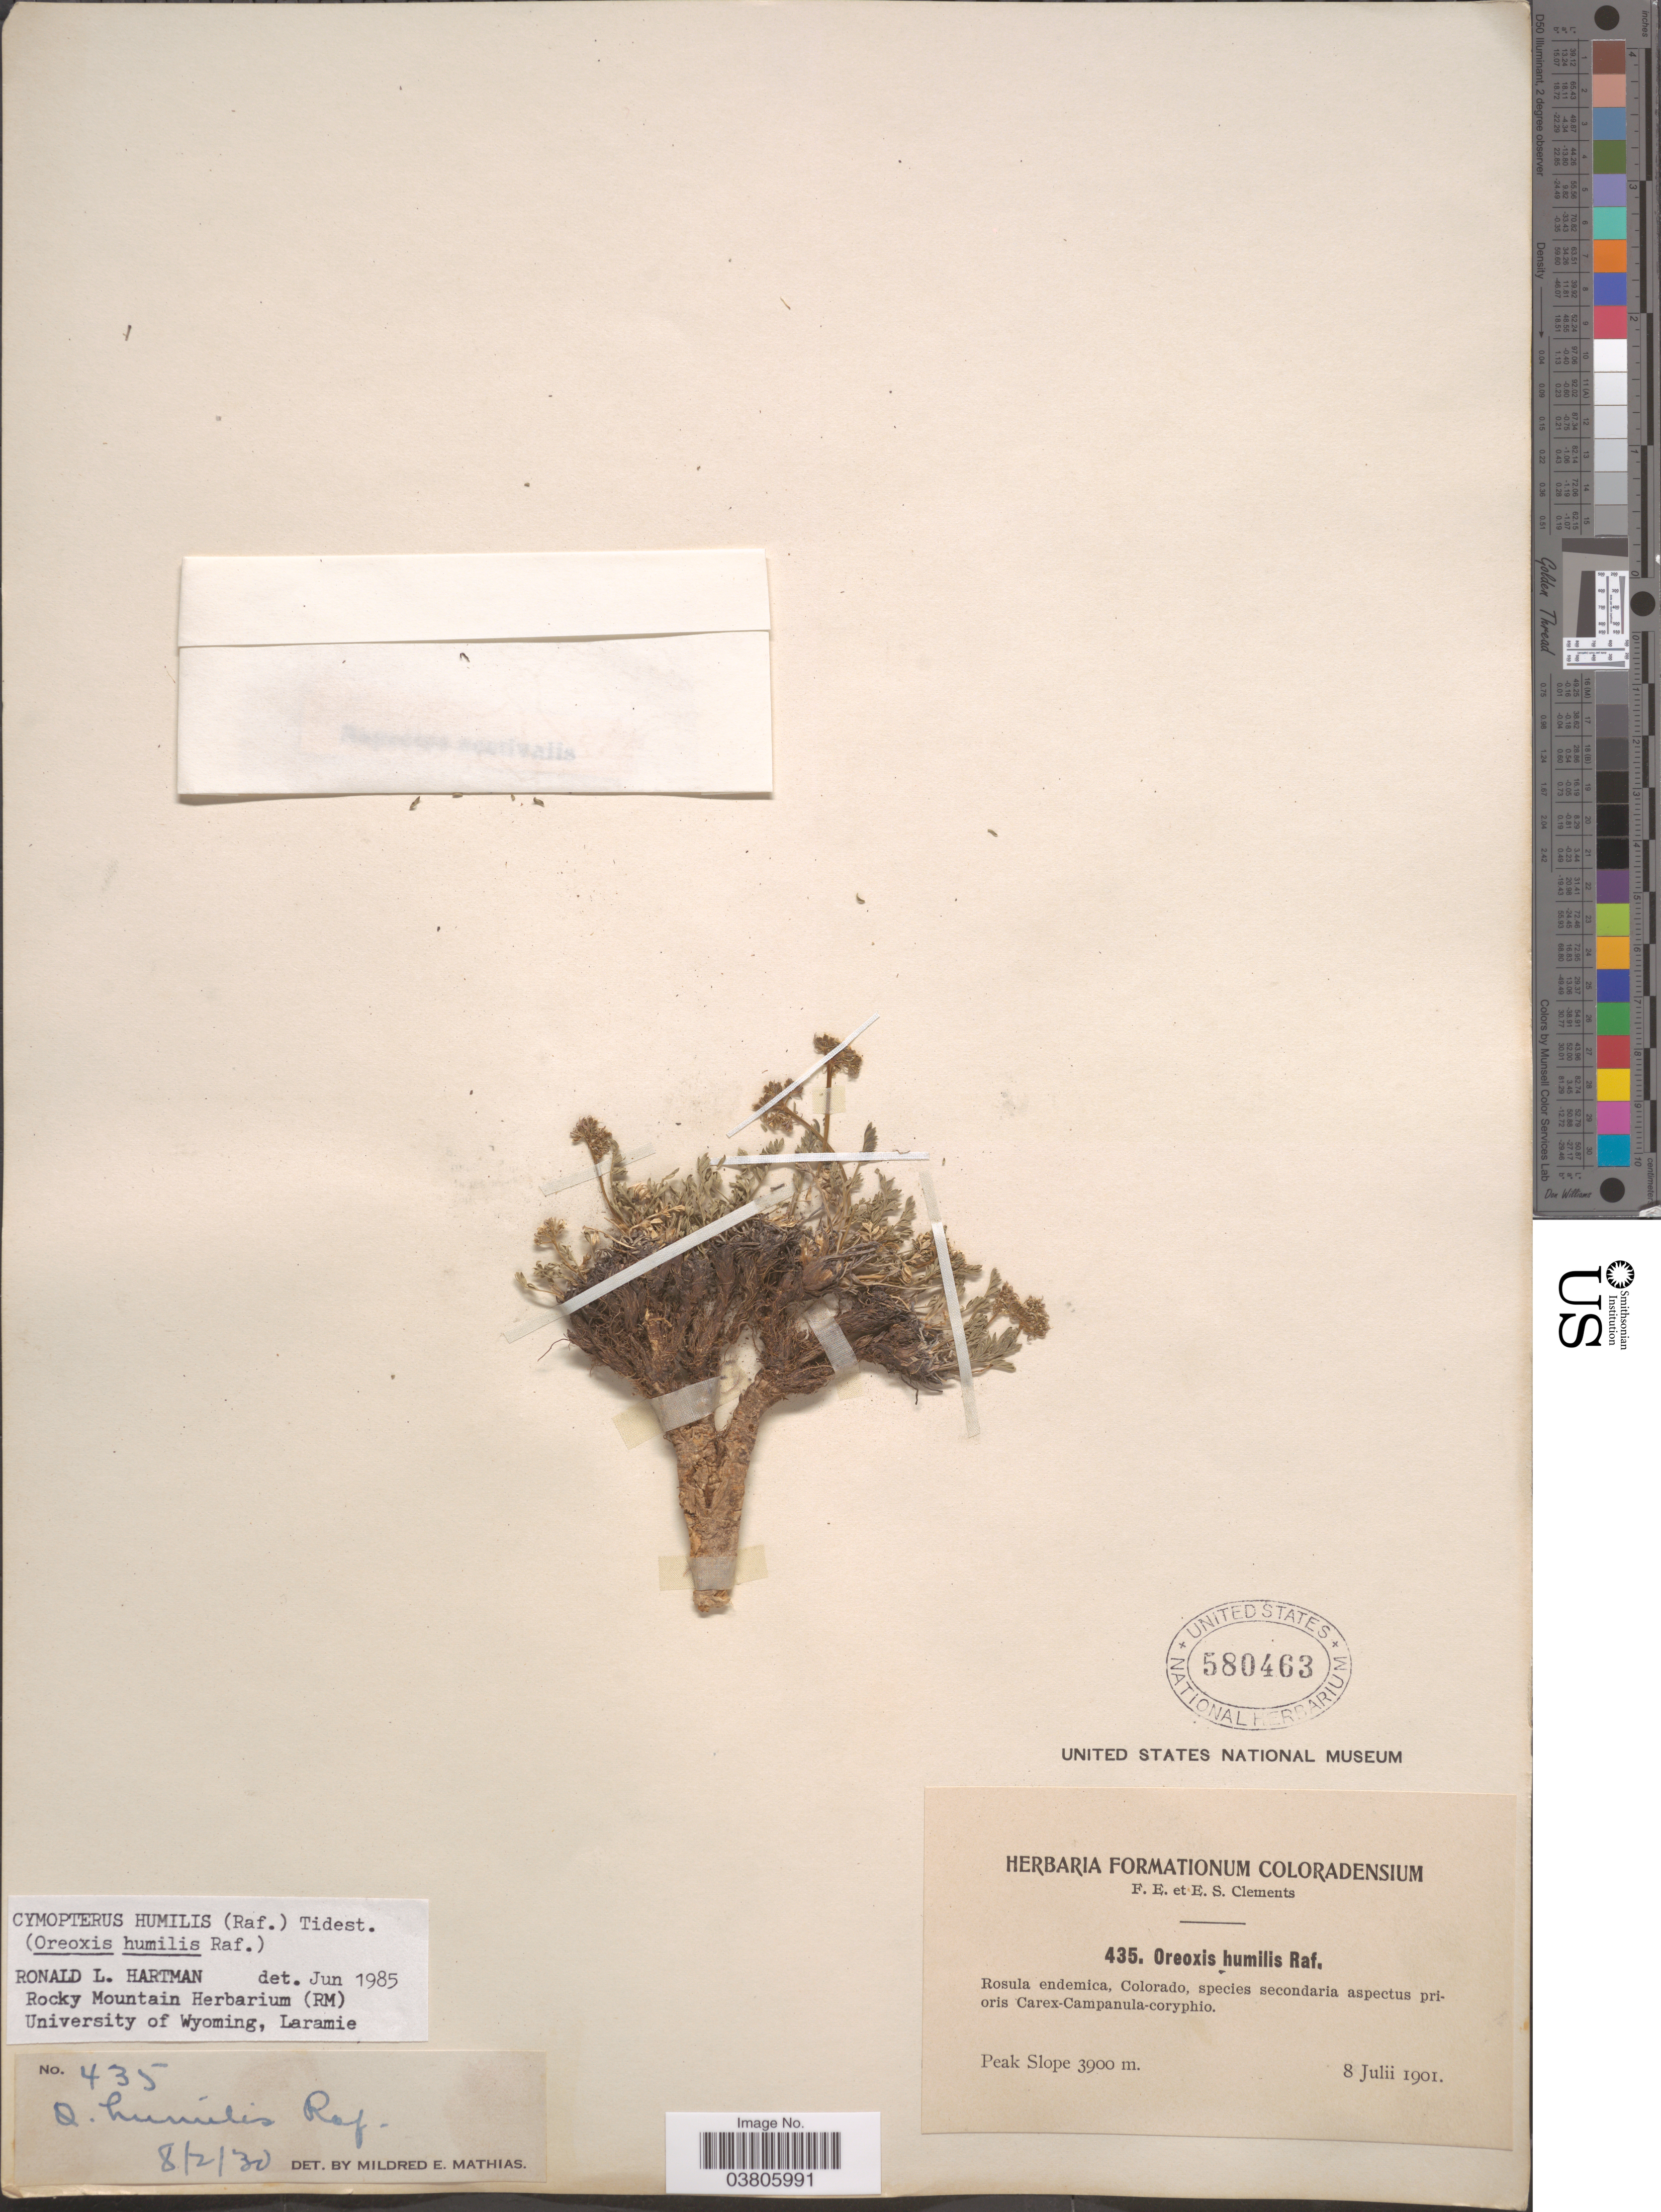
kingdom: Plantae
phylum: Tracheophyta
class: Magnoliopsida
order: Apiales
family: Apiaceae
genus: Cymopterus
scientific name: Cymopterus humilis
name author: (Raf.) Tidestr.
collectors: F. E. Clements & E. S. Clements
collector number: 435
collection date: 1901-07-08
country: United States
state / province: Colorado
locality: Peak Slope.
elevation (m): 3900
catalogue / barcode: US 580463